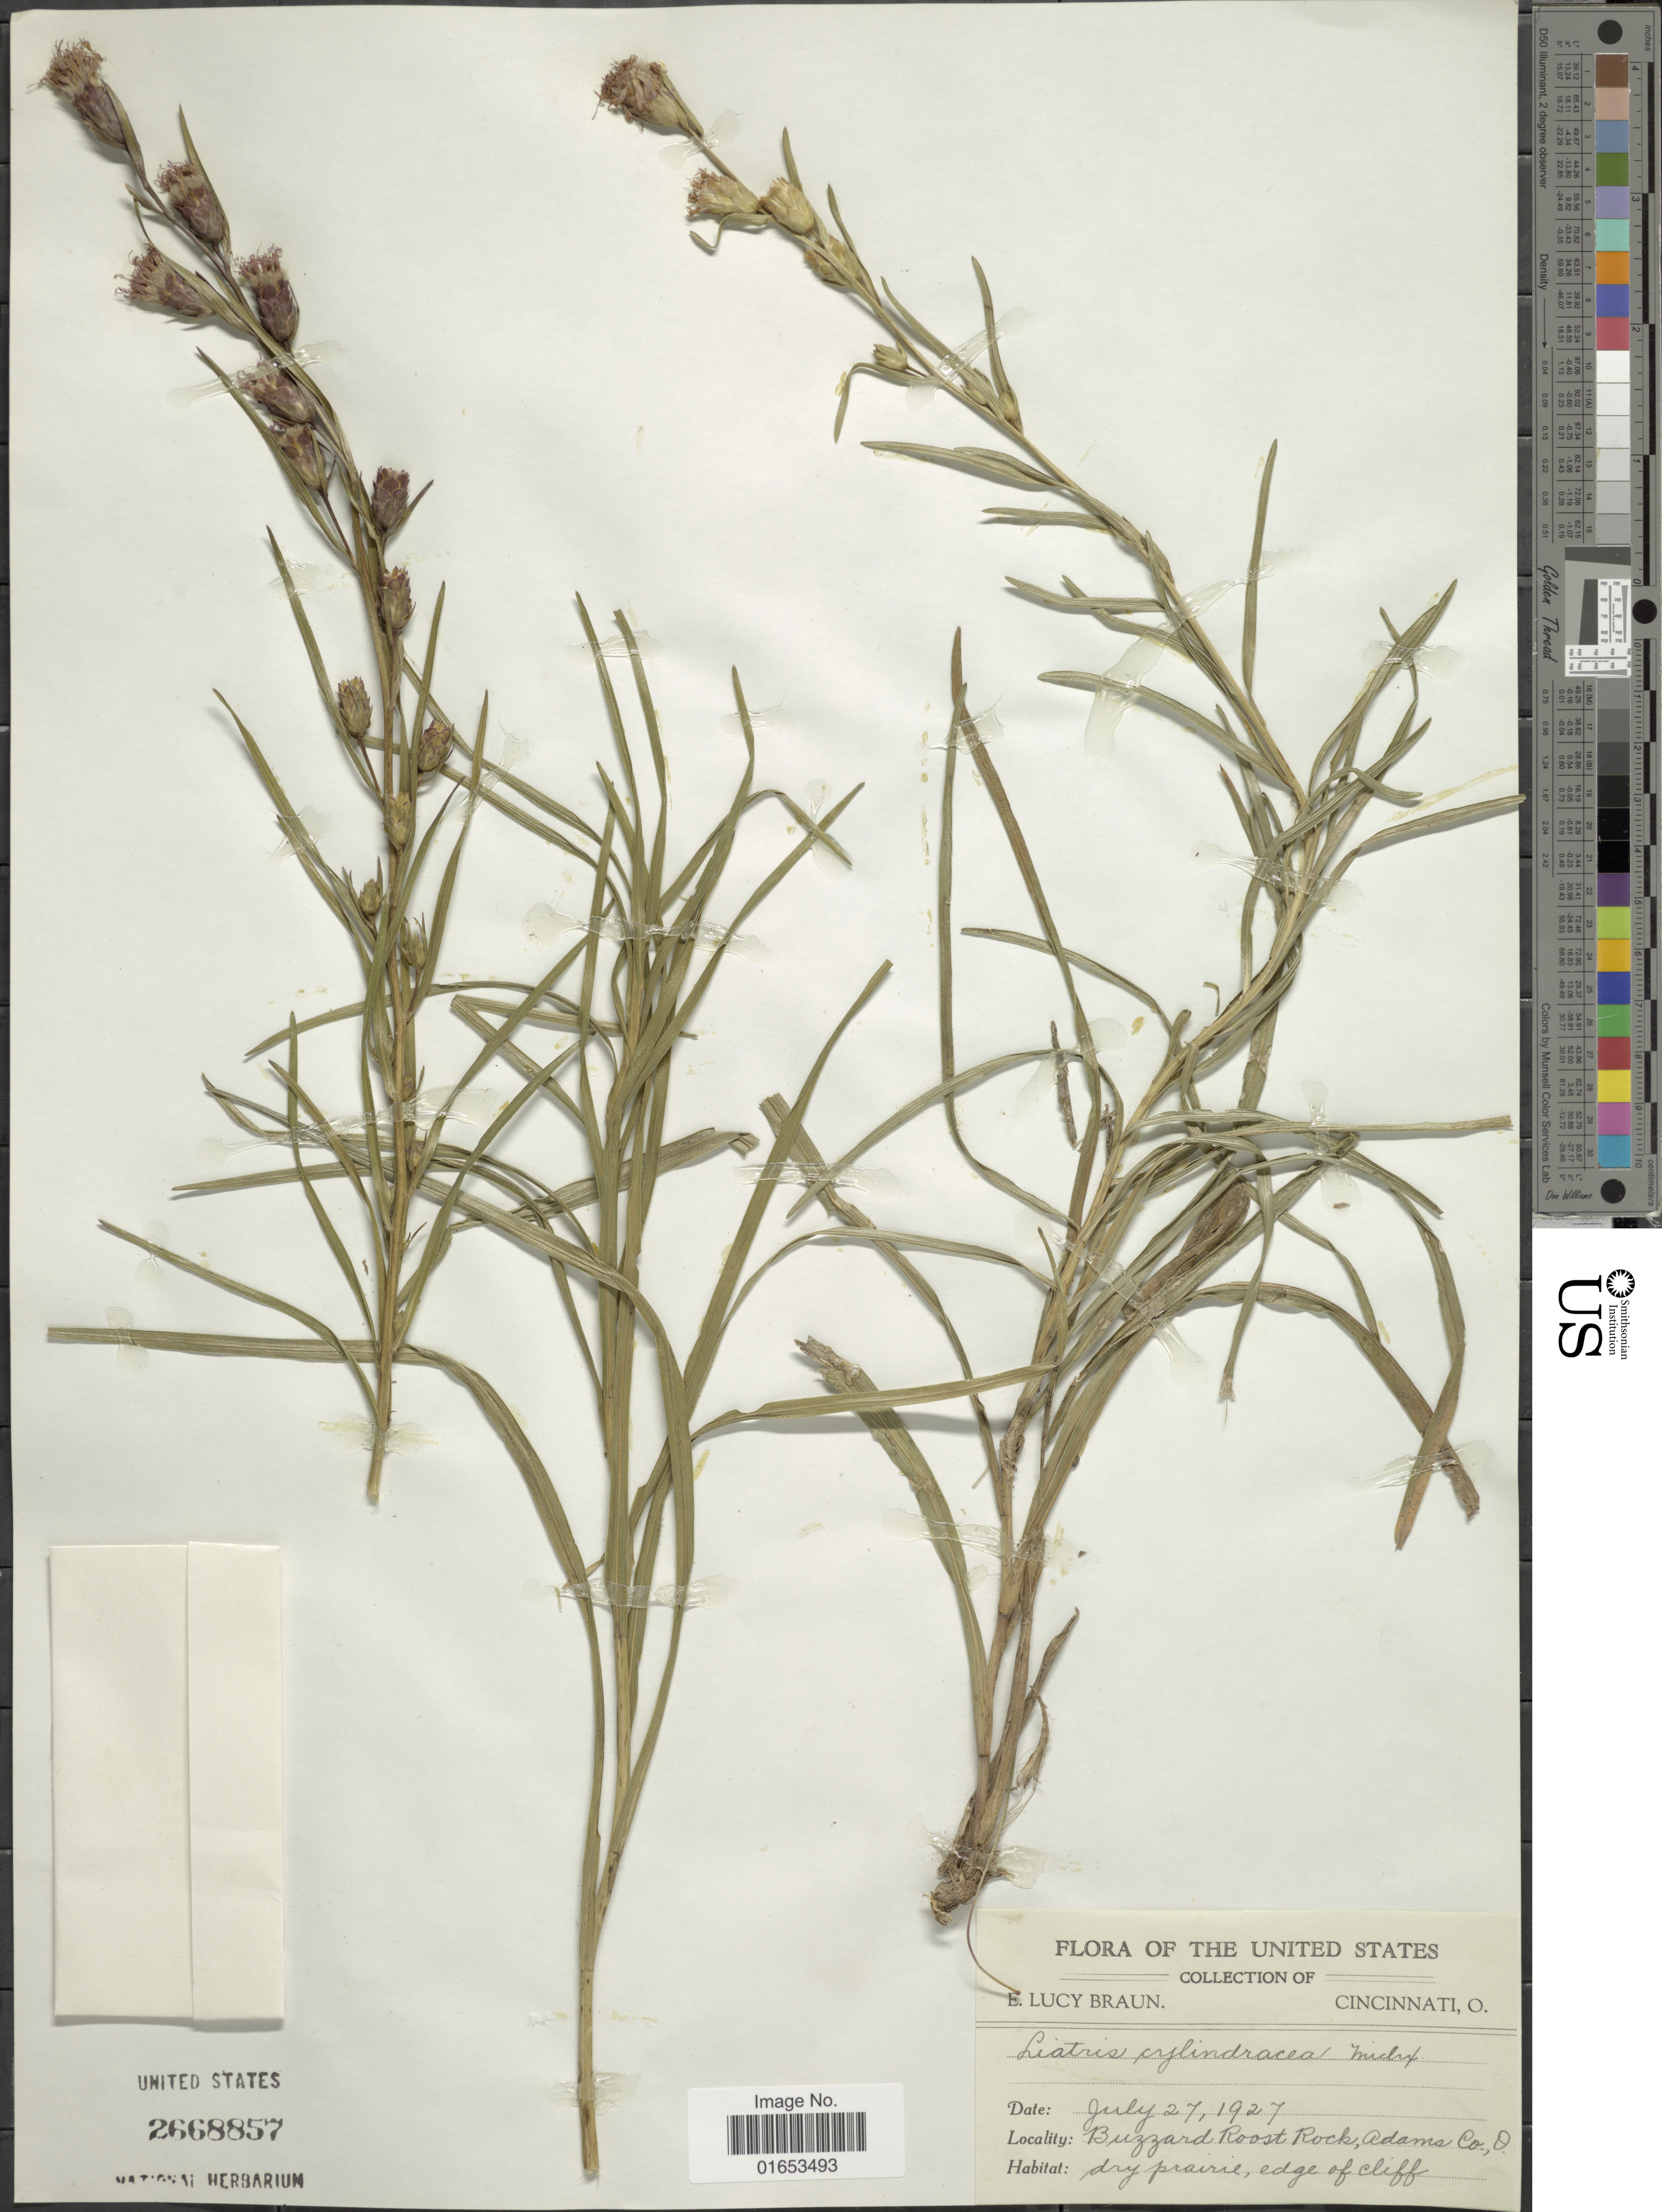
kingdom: Plantae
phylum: Tracheophyta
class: Magnoliopsida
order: Asterales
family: Asteraceae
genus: Liatris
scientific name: Liatris cylindracea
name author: Michaux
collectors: E. L. Braun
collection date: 1927-07-27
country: United States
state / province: Ohio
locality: Buggard Roost Rock, Adams Co.,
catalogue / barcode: US 2668857